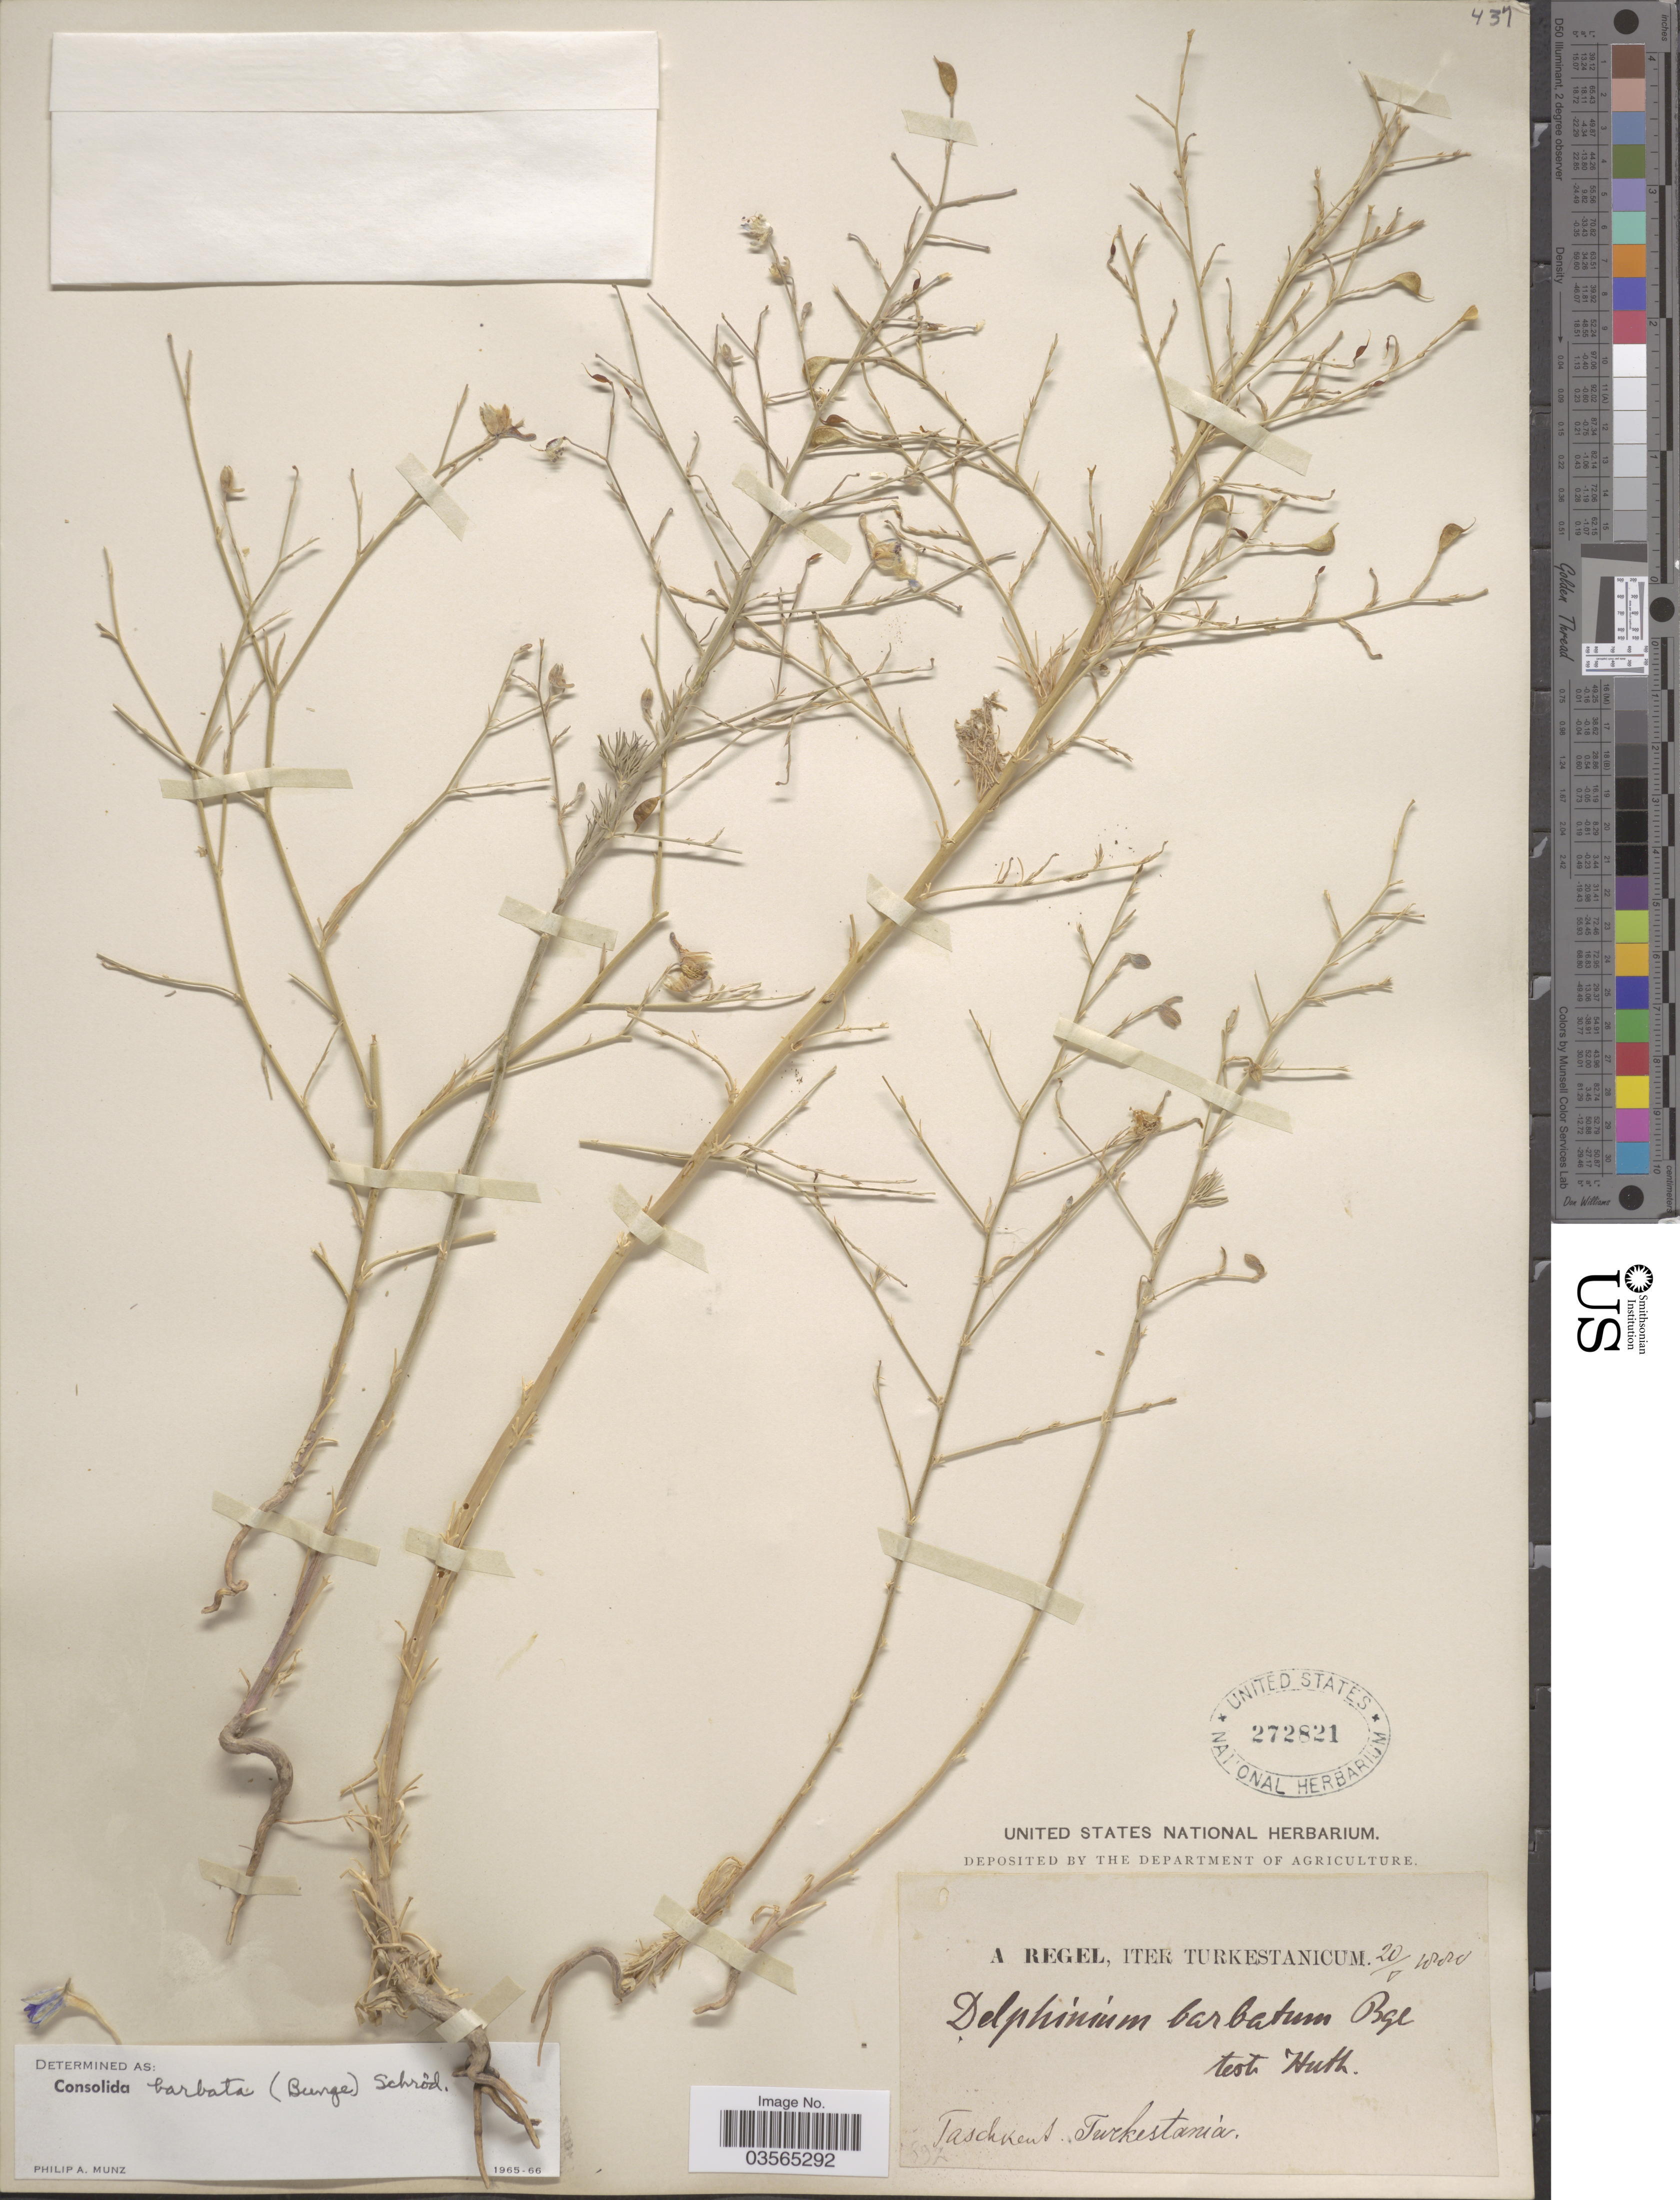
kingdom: Plantae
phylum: Tracheophyta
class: Magnoliopsida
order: Ranunculales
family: Ranunculaceae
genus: Delphinium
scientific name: Delphinium barbatum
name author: Bunge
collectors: A. Regel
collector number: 392*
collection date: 1880-05-20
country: Uzbekistan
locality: Iter Turkestanicum. Taschkent. Turkestania.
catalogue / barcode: US 272821